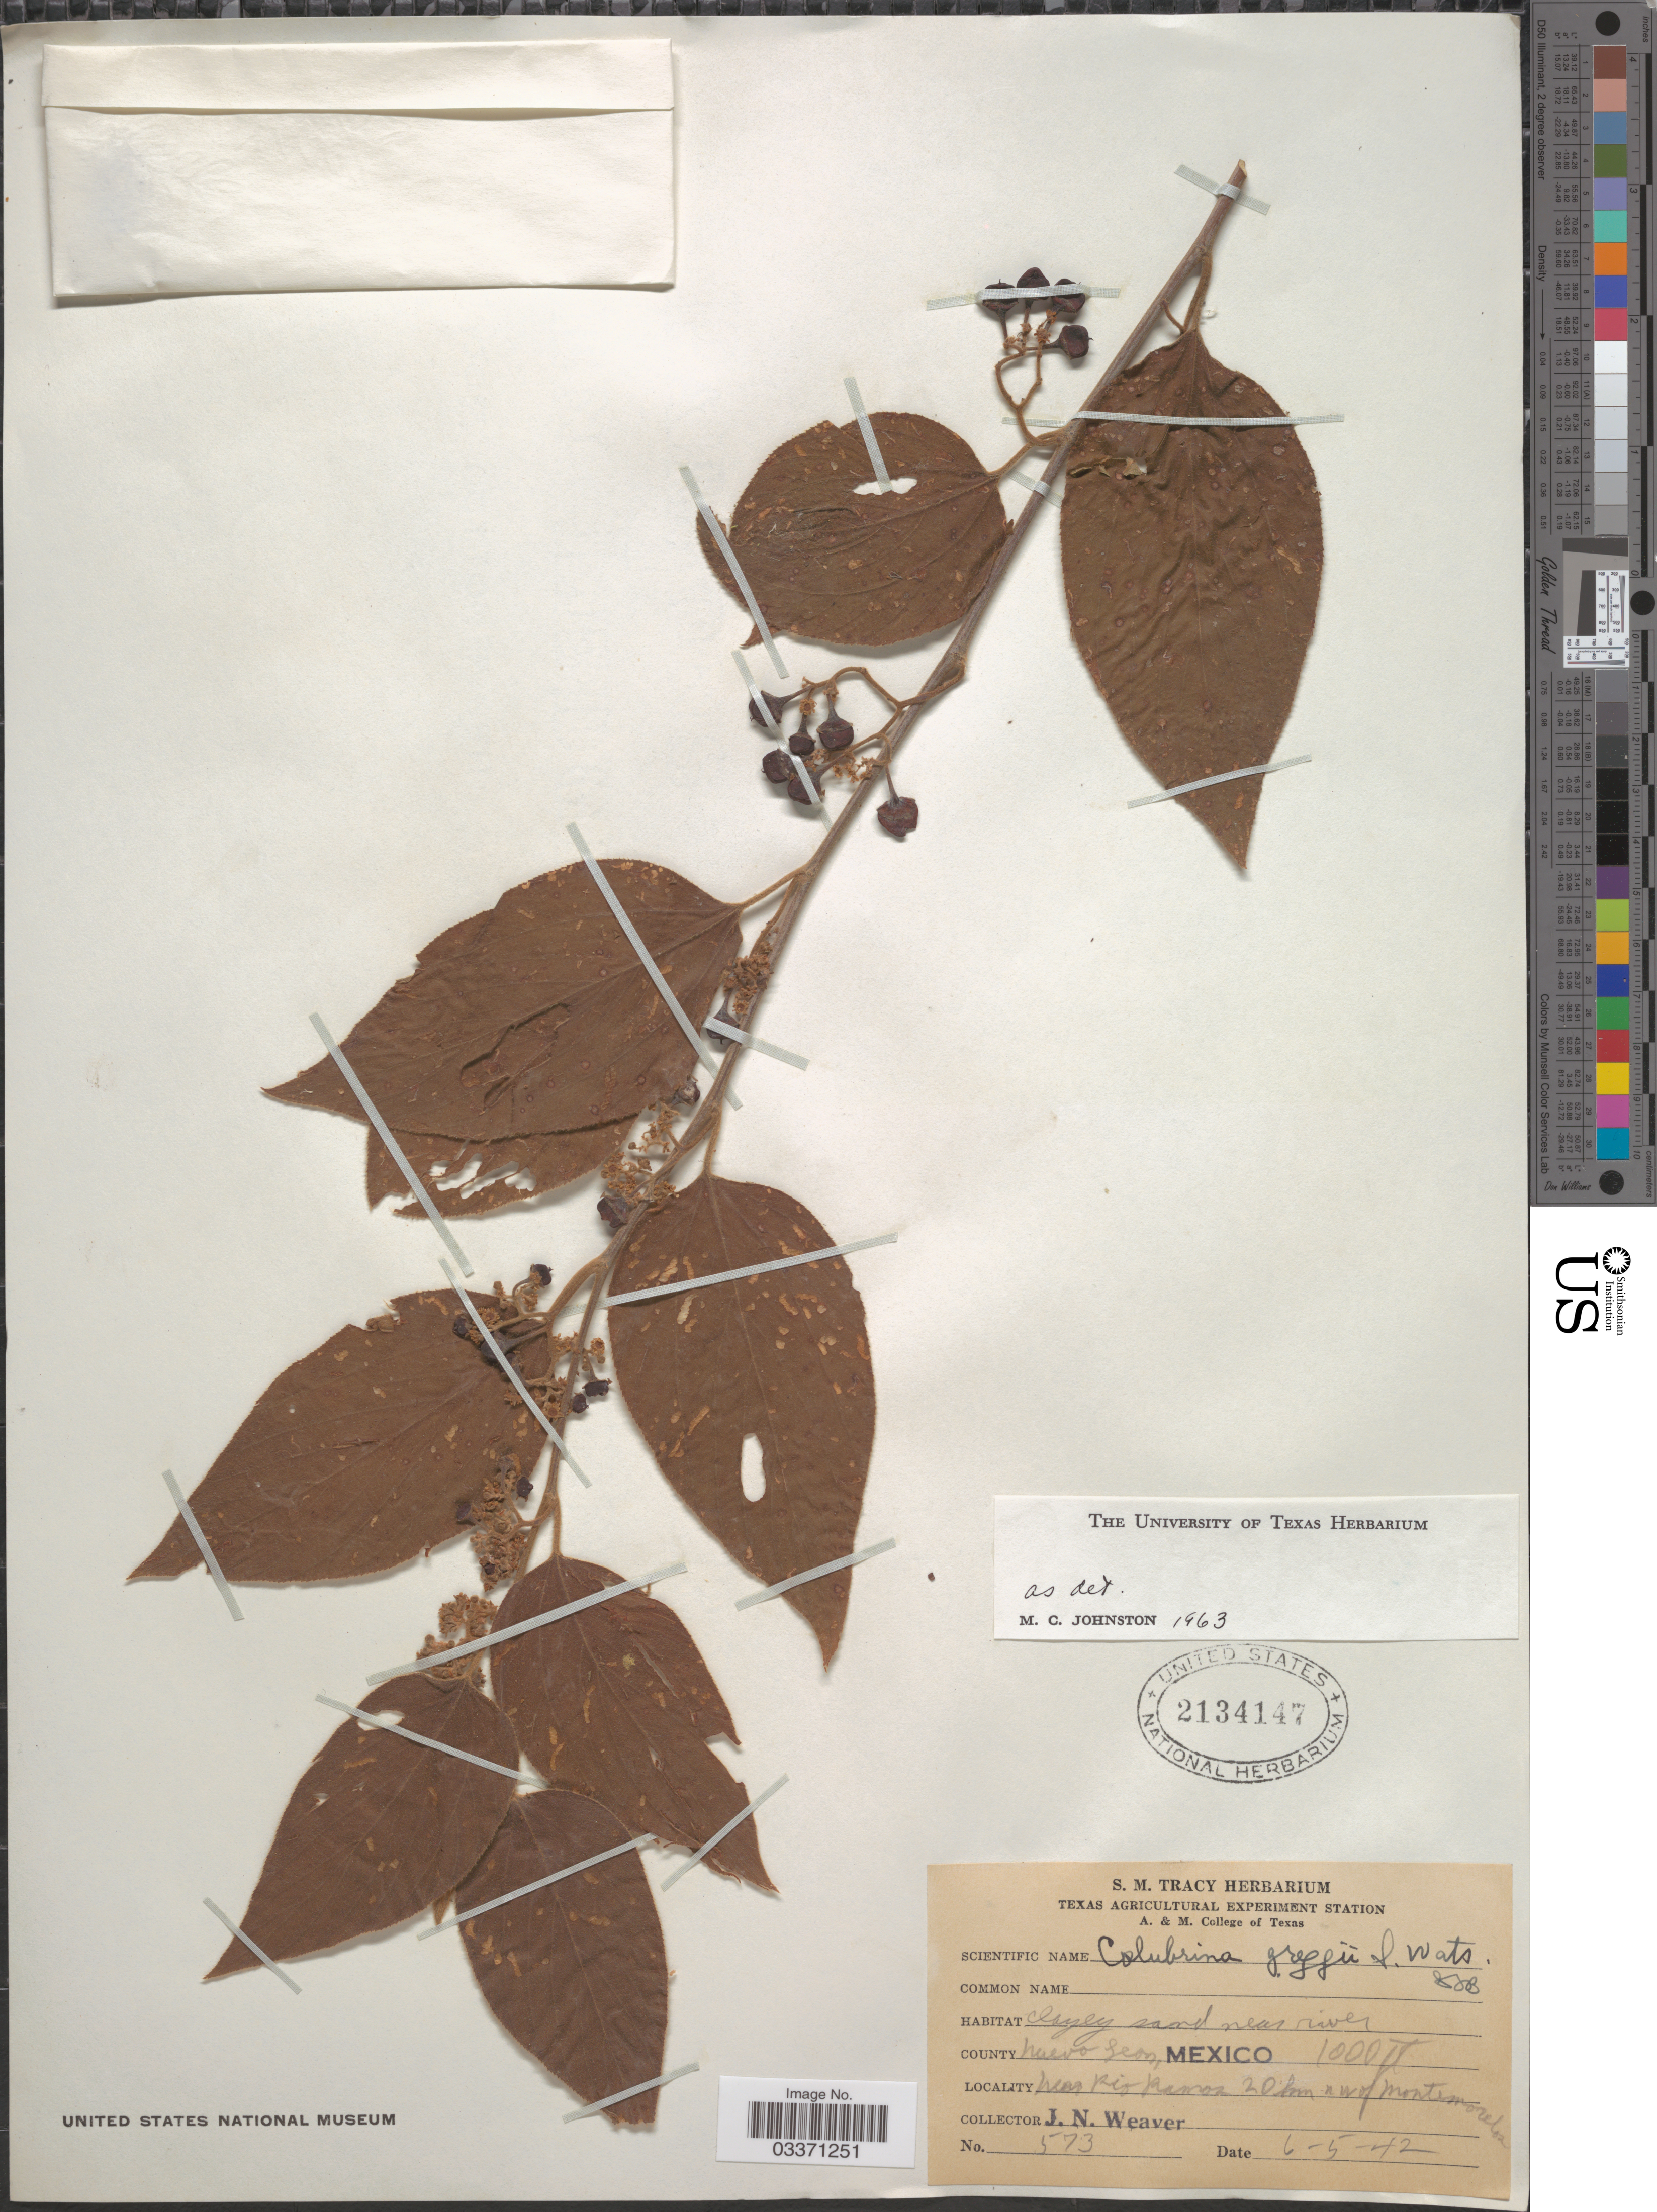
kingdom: Plantae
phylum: Tracheophyta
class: Magnoliopsida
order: Rosales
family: Rhamnaceae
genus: Colubrina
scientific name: Colubrina greggii var. greggii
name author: S. Watson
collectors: J. N. Weaver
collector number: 573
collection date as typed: Transcribed d/m/y: 5/6/42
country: Mexico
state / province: Nuevo León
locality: County Nueveo Leon, Near Rio Ramos 20 km n.w. of Montemorelos.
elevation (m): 305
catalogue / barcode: US 2134147